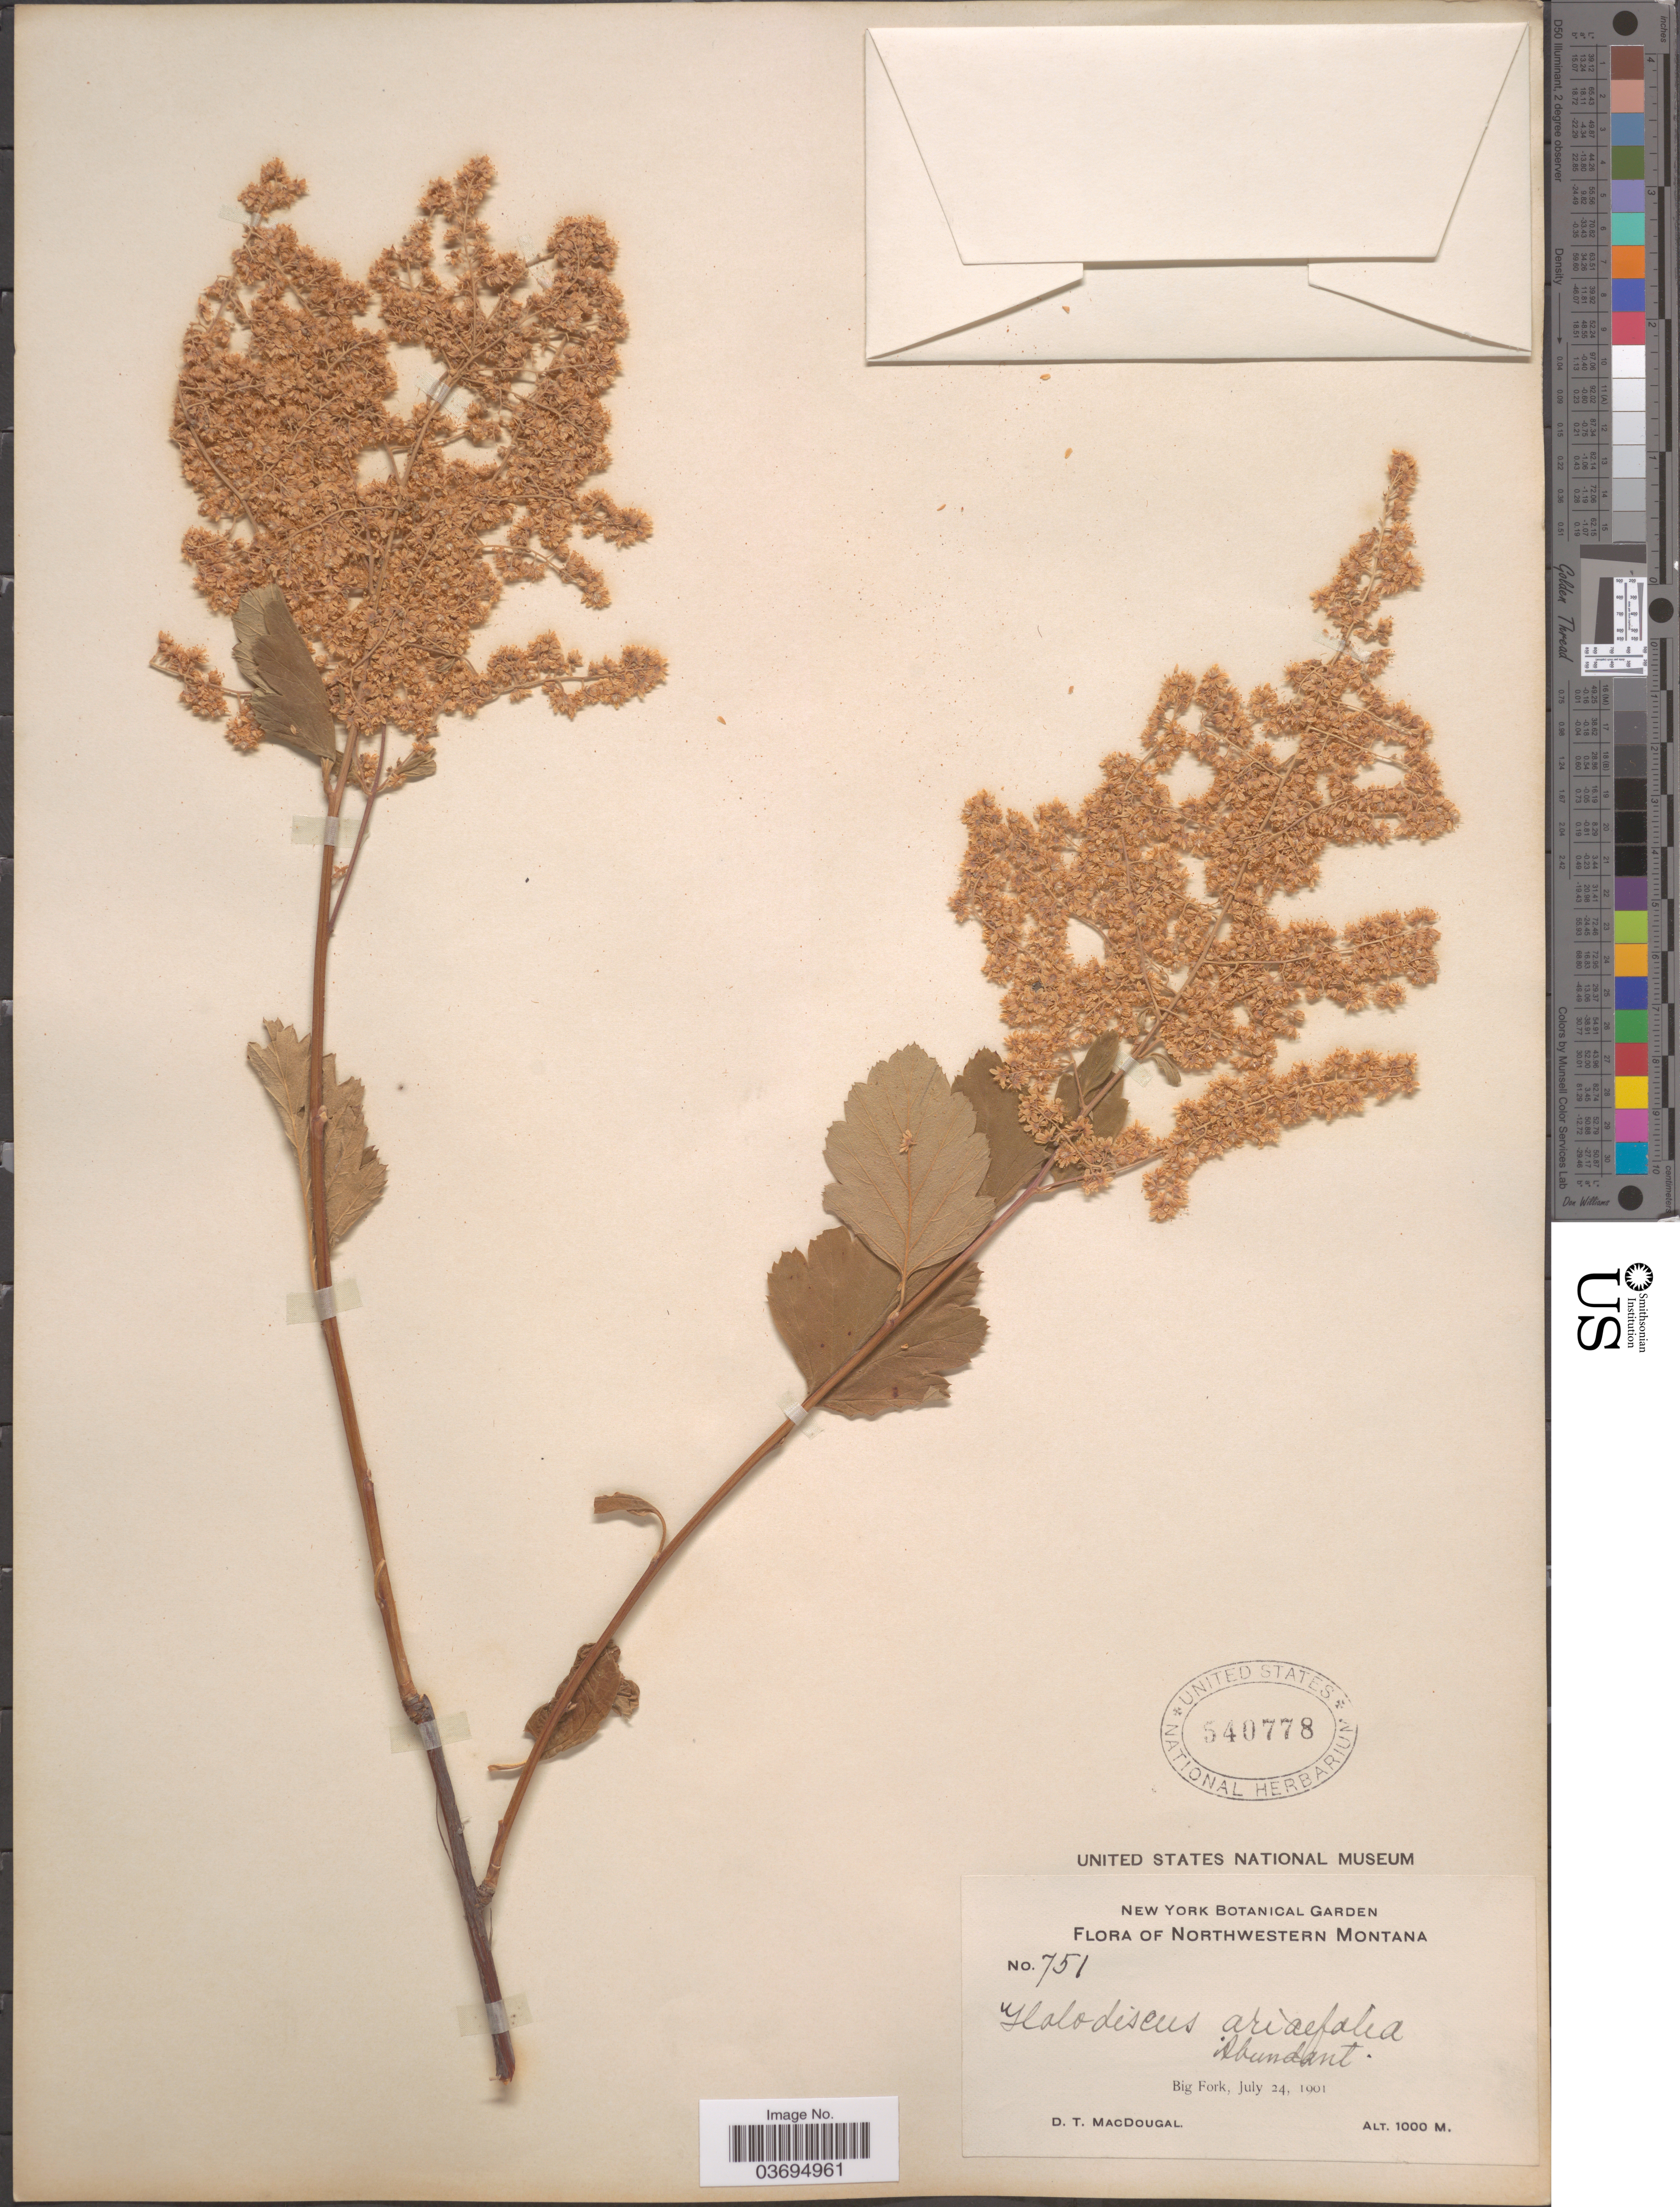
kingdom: Plantae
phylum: Tracheophyta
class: Magnoliopsida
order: Rosales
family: Rosaceae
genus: Holodiscus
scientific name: Holodiscus discolor var. discolor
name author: (Pursh) Maxim.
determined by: Strong, Mark T., (BOT), Smithsonian Institution - National Museum of Natural History (UNITED STATES)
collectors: D. T. MacDougal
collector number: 751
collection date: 1901-07-24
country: United States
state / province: Montana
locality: Northwestern Montana. Big Fork.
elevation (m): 1000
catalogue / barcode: US 540778